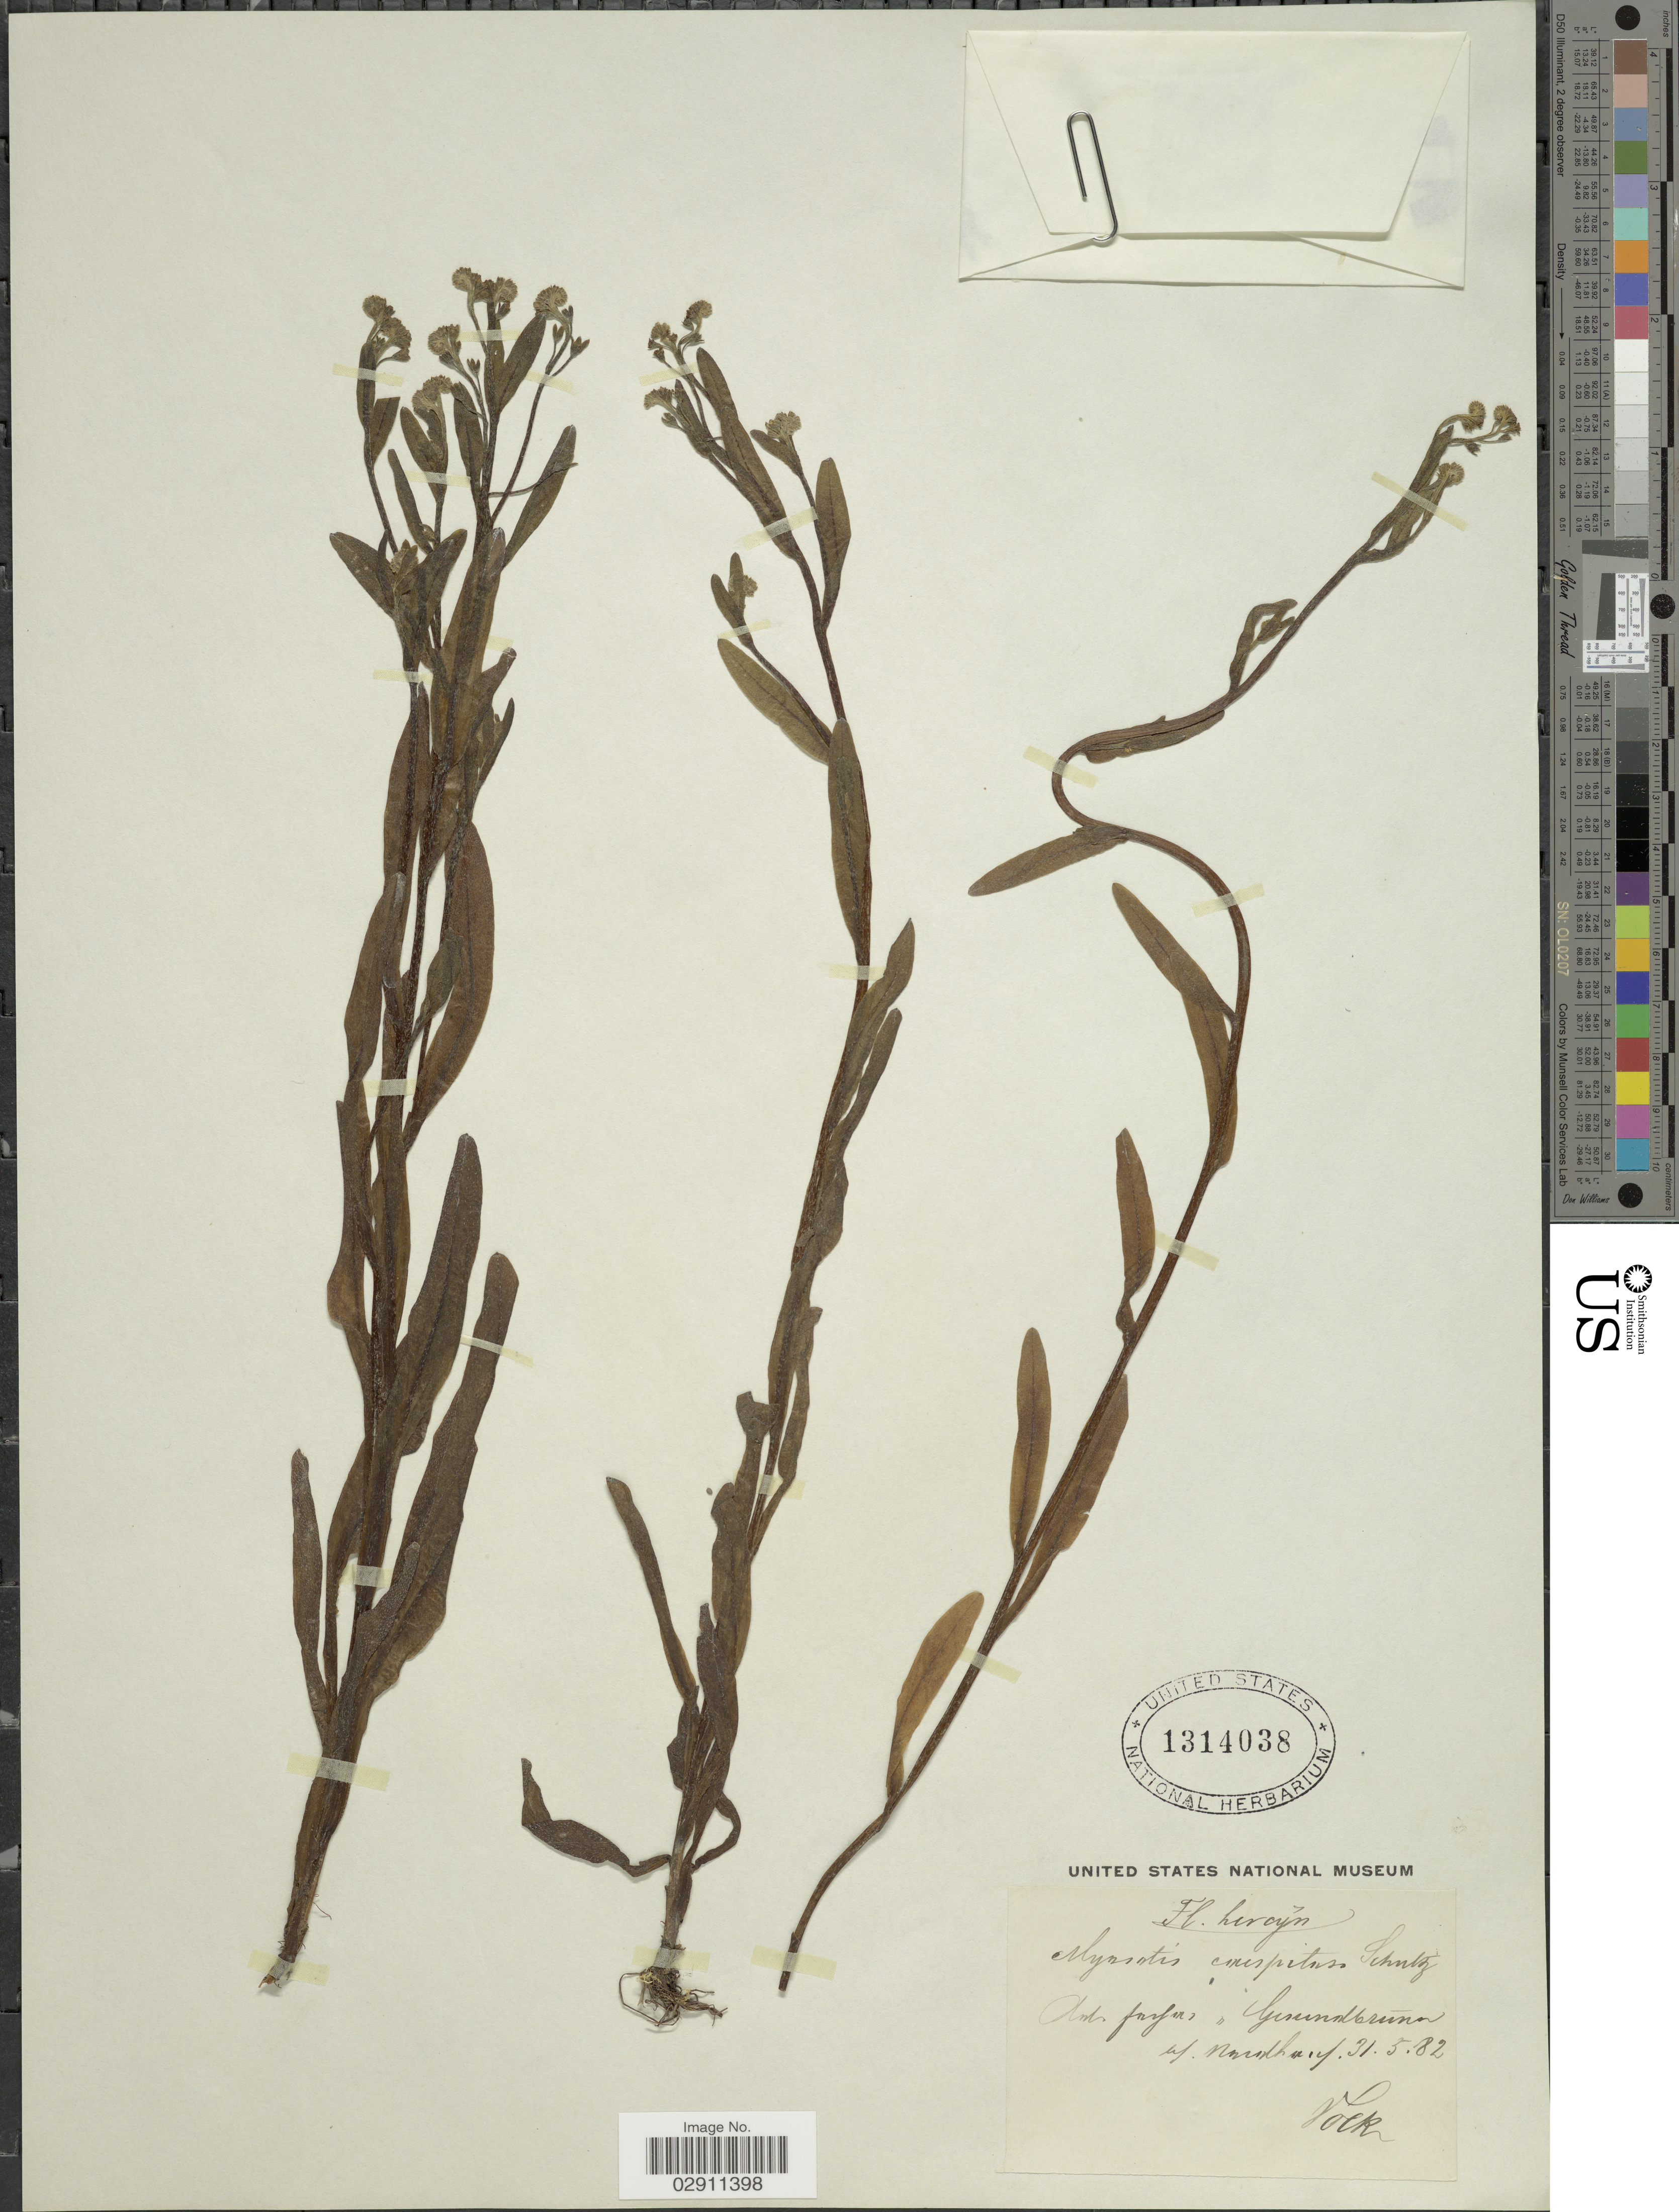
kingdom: Plantae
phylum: Tracheophyta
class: Magnoliopsida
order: Boraginales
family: Boraginaceae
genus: Myosotis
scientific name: Myosotis caespitosa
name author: Schultz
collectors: -. Volk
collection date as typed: Transcribed d/m/y: 31/5/82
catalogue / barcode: US 1314038